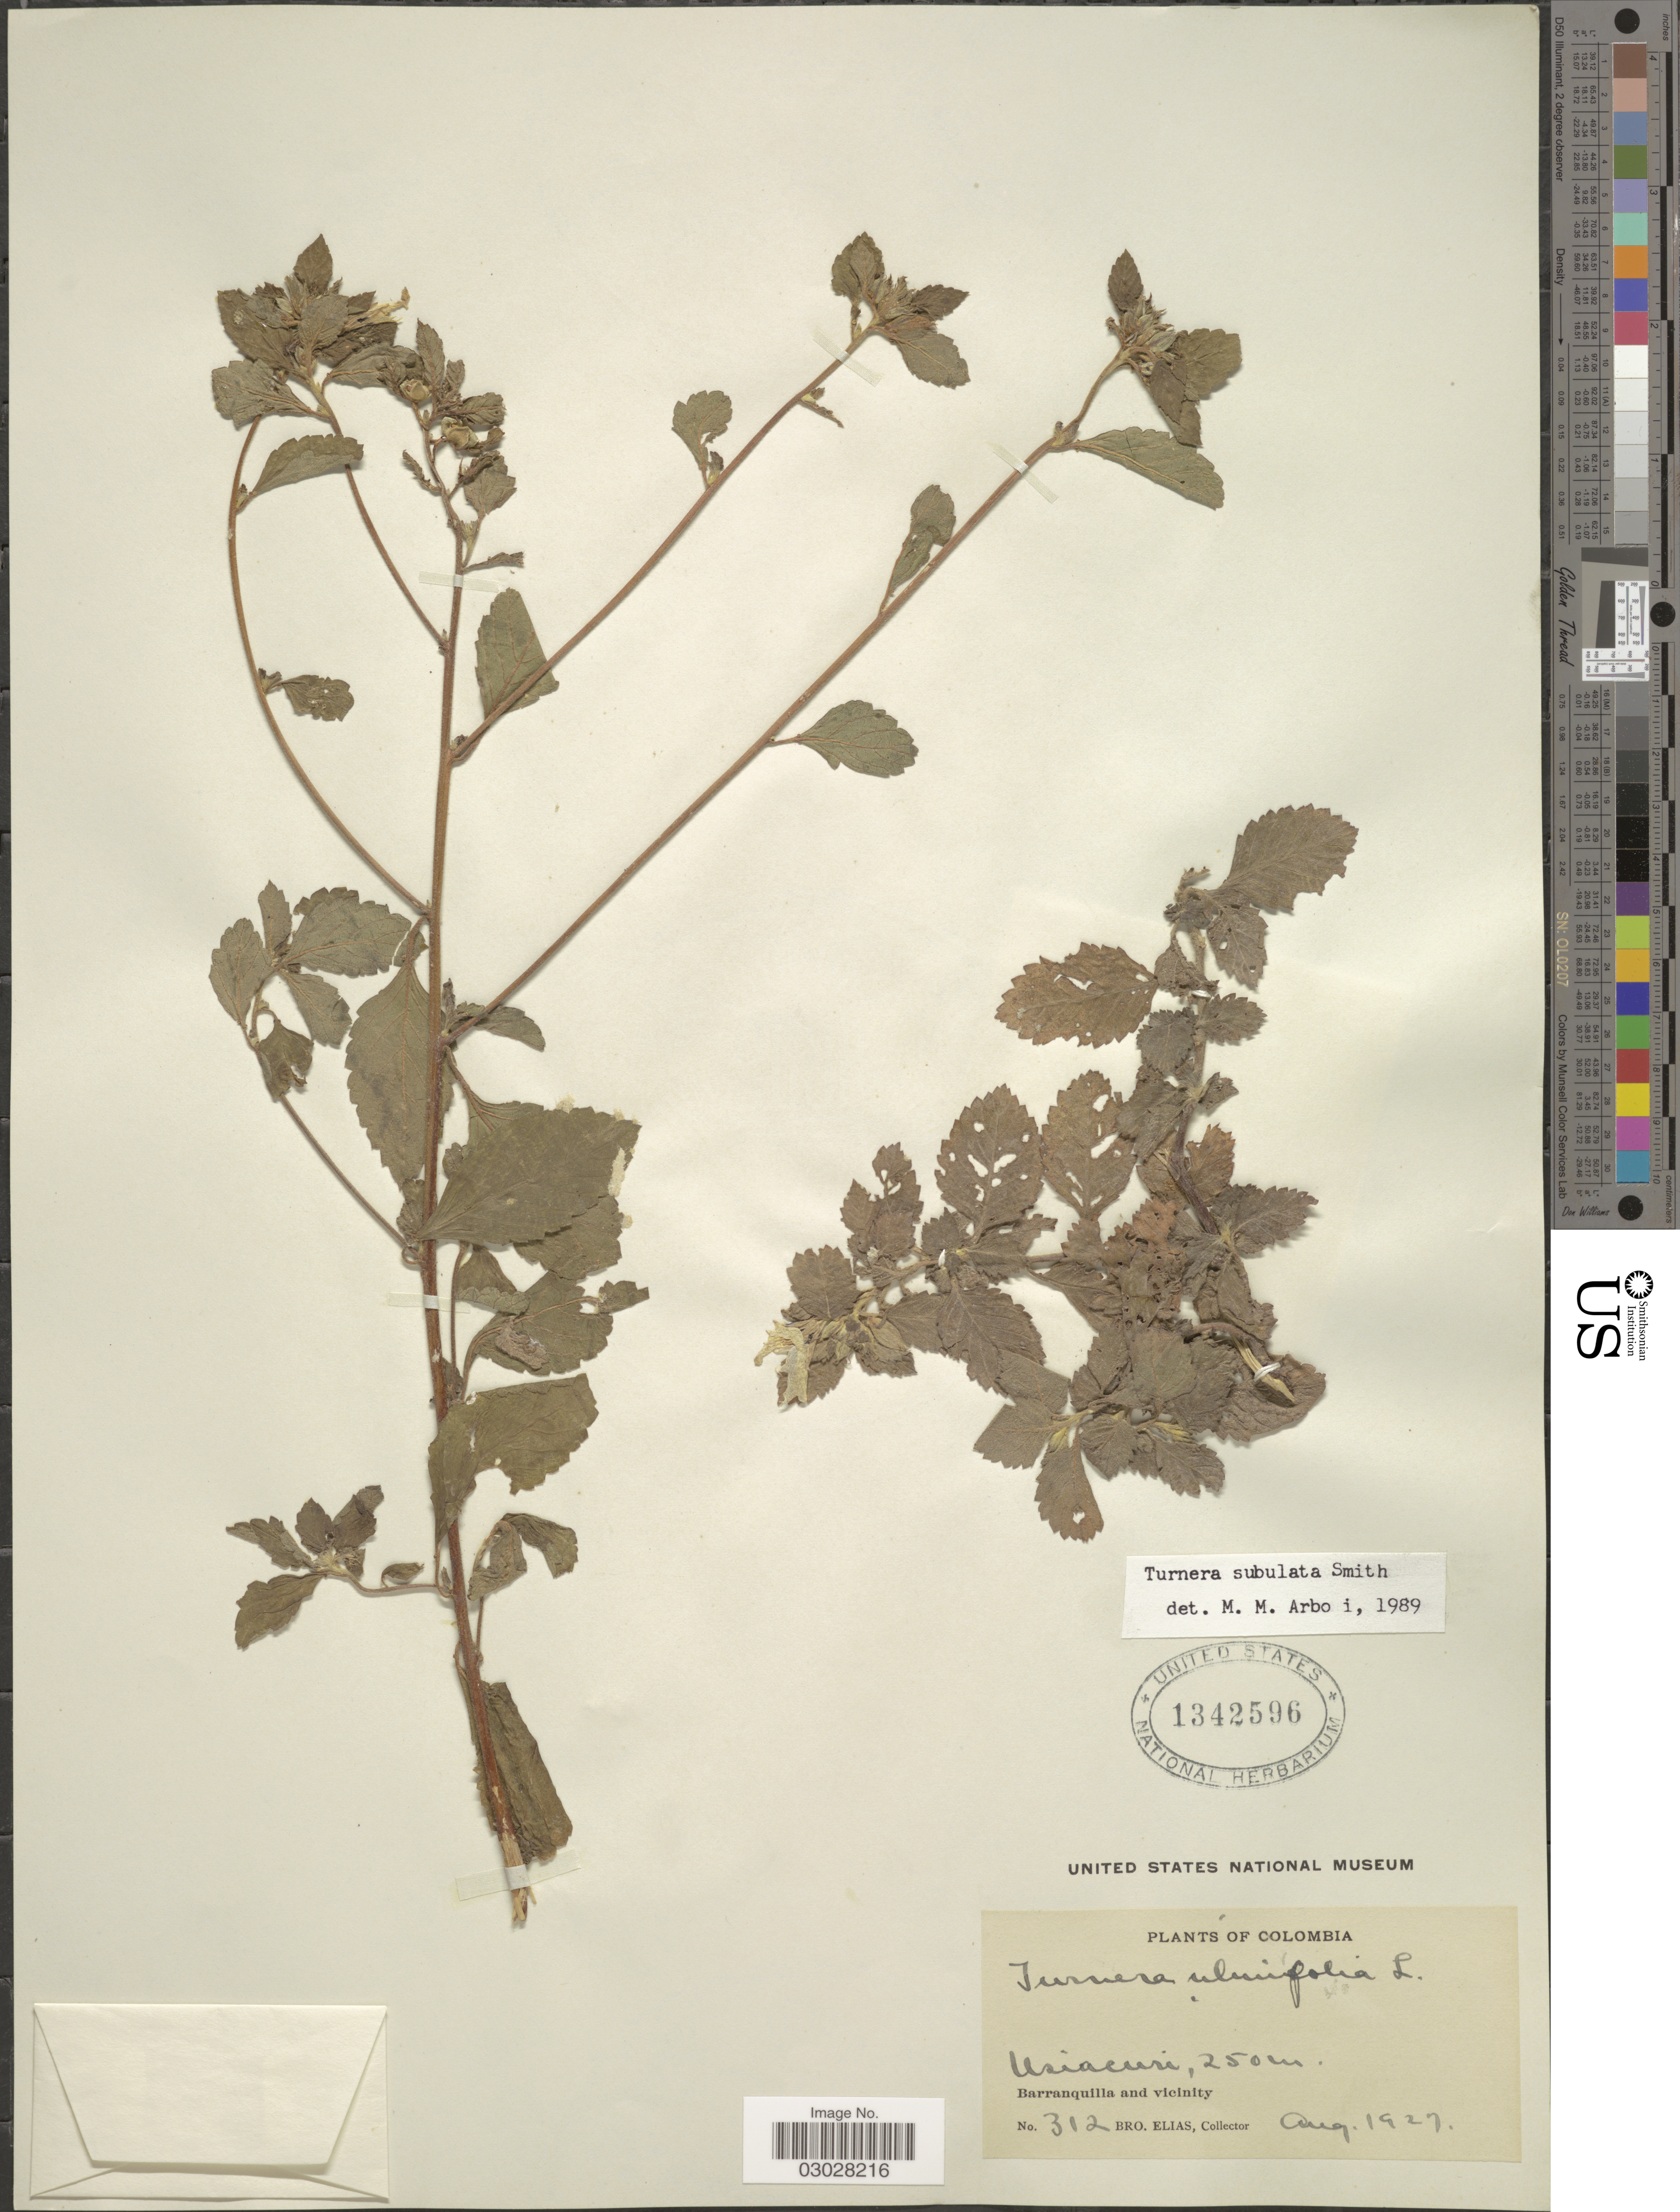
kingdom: Plantae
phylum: Tracheophyta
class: Magnoliopsida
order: Malpighiales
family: Turneraceae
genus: Turnera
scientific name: Turnera subulata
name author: Sm.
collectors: Bro. Elias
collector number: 312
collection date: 1927-08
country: Colombia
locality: Usiacuri. Barranquilla and vicinity.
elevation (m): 250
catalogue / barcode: US 1342596